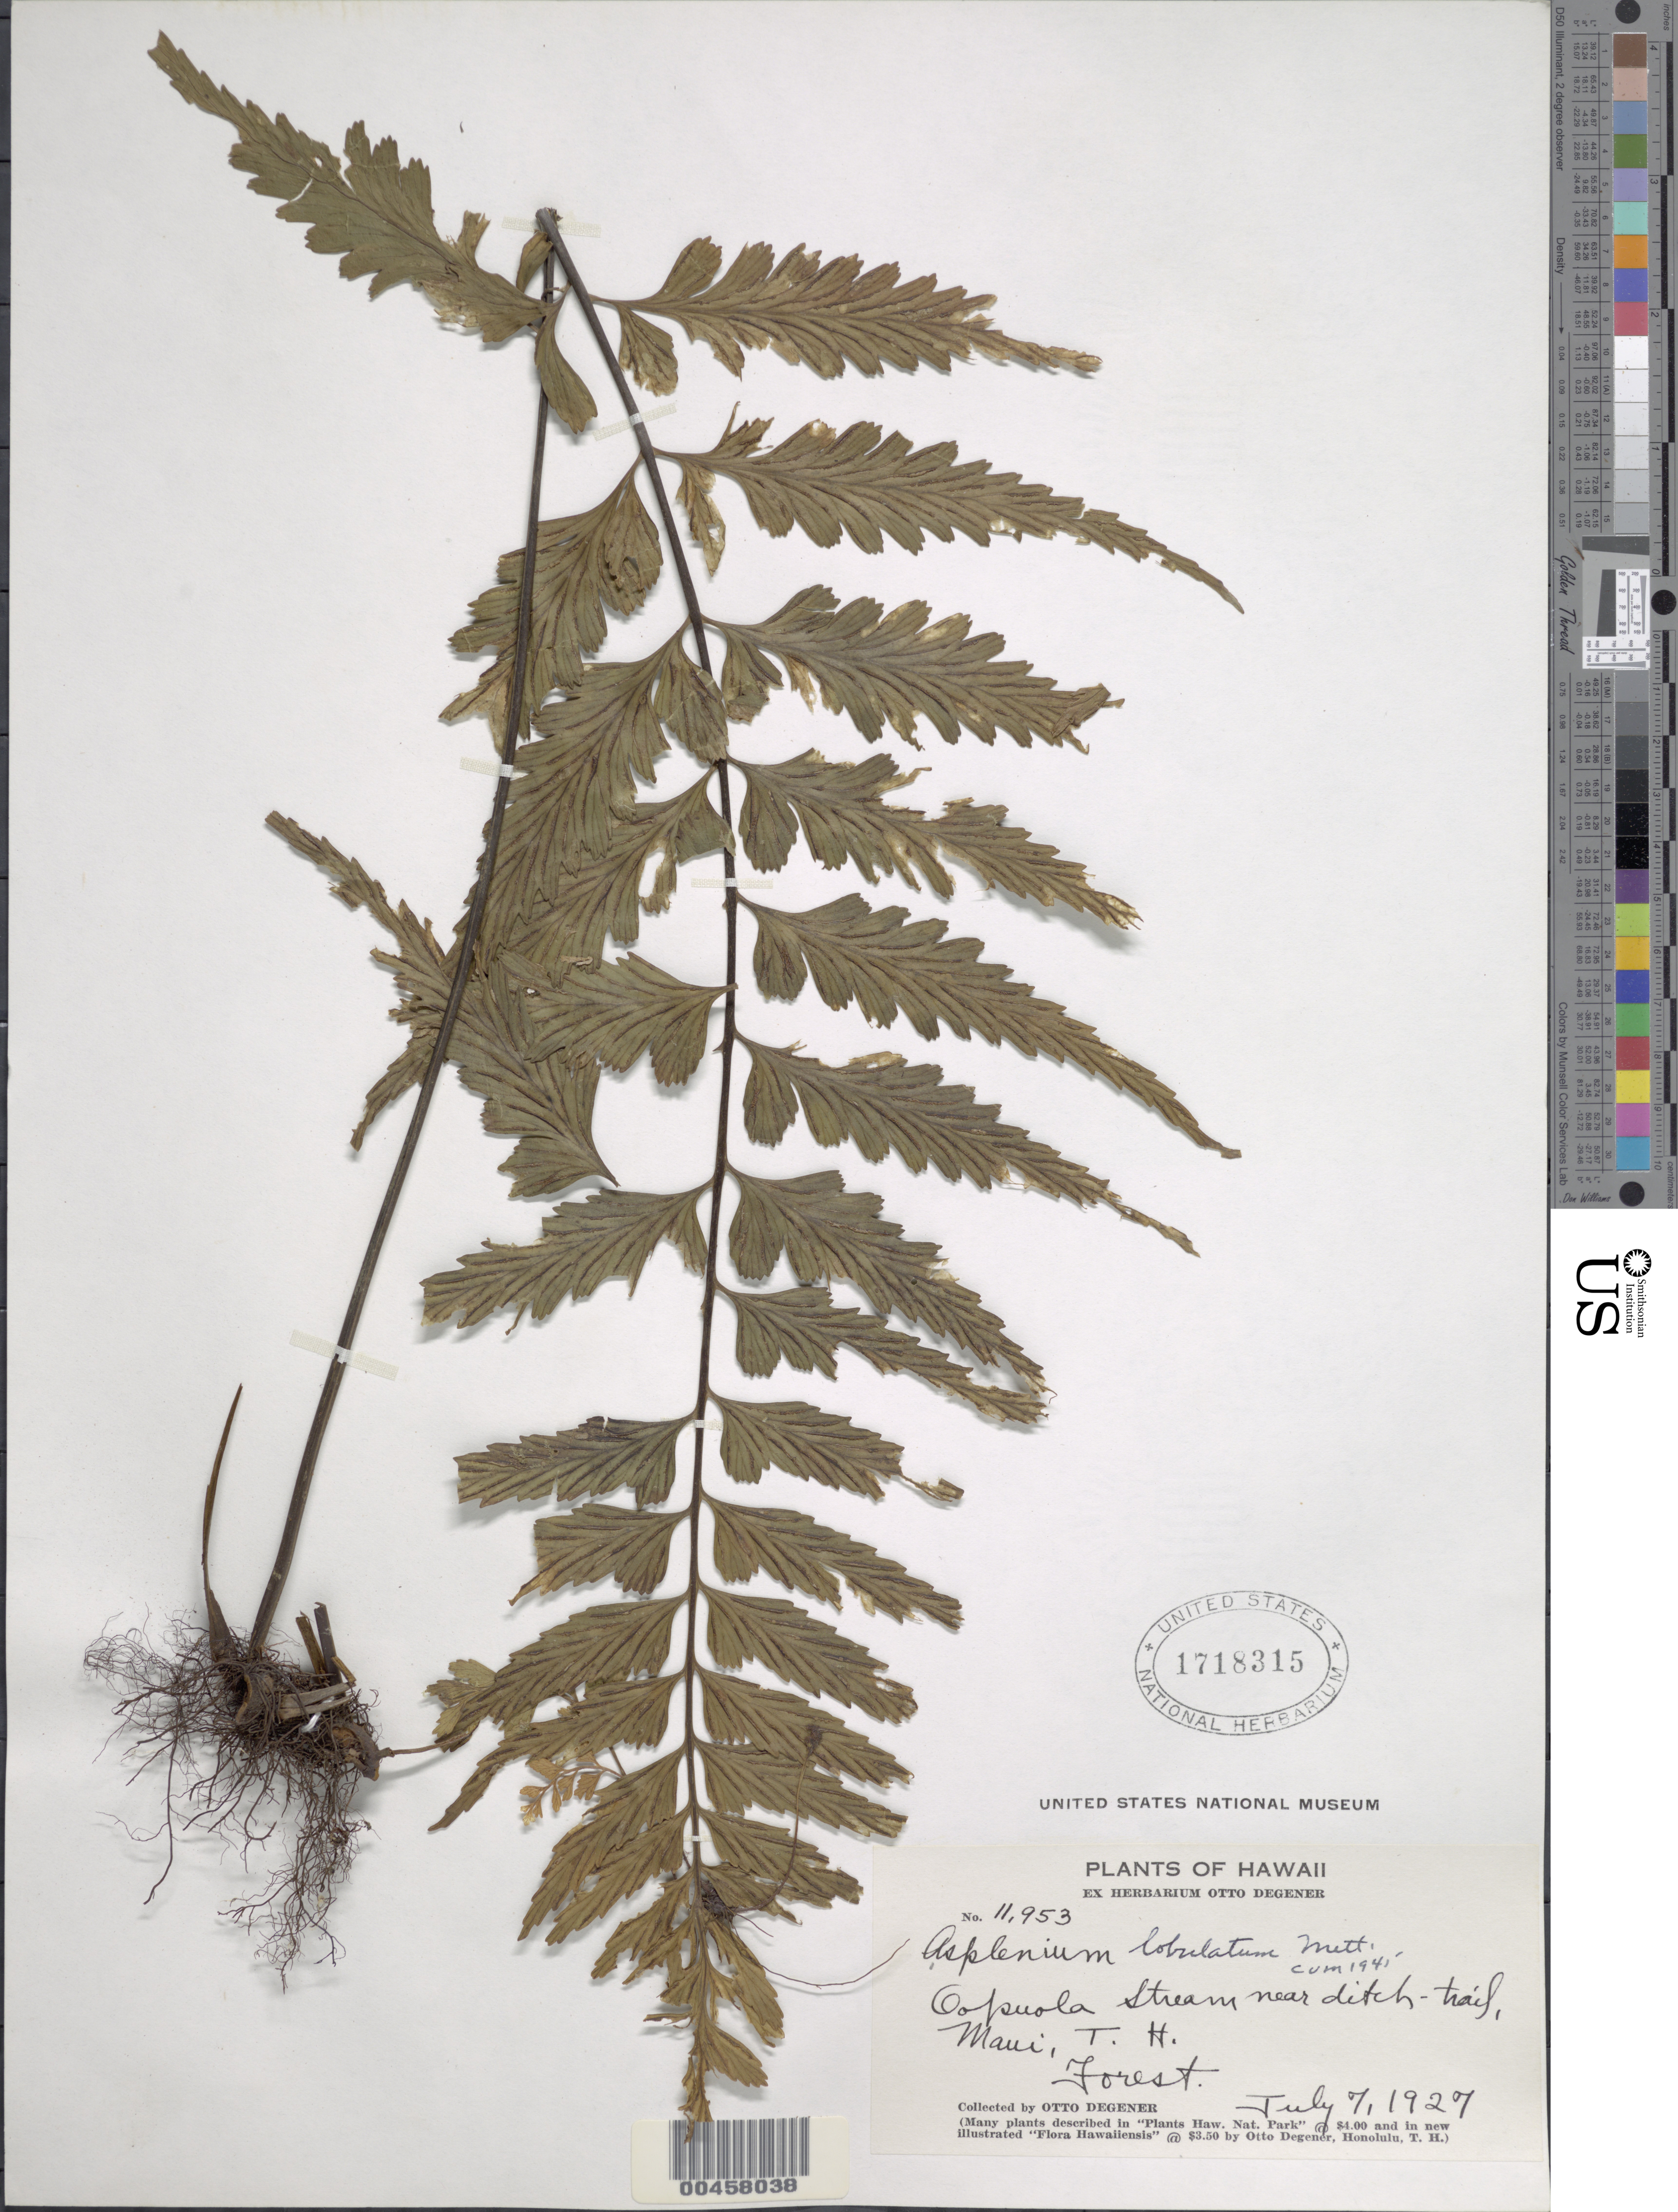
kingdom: Plantae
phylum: Tracheophyta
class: Polypodiopsida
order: Polypodiales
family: Aspleniaceae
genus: Asplenium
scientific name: Asplenium lobulatum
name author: Mett.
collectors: O. Degener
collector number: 11953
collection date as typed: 7 Jul 1927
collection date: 1927-07-07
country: United States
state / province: Hawaii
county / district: Maui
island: Maui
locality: Oopuola Stream near ditch-trail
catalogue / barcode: US 1718315